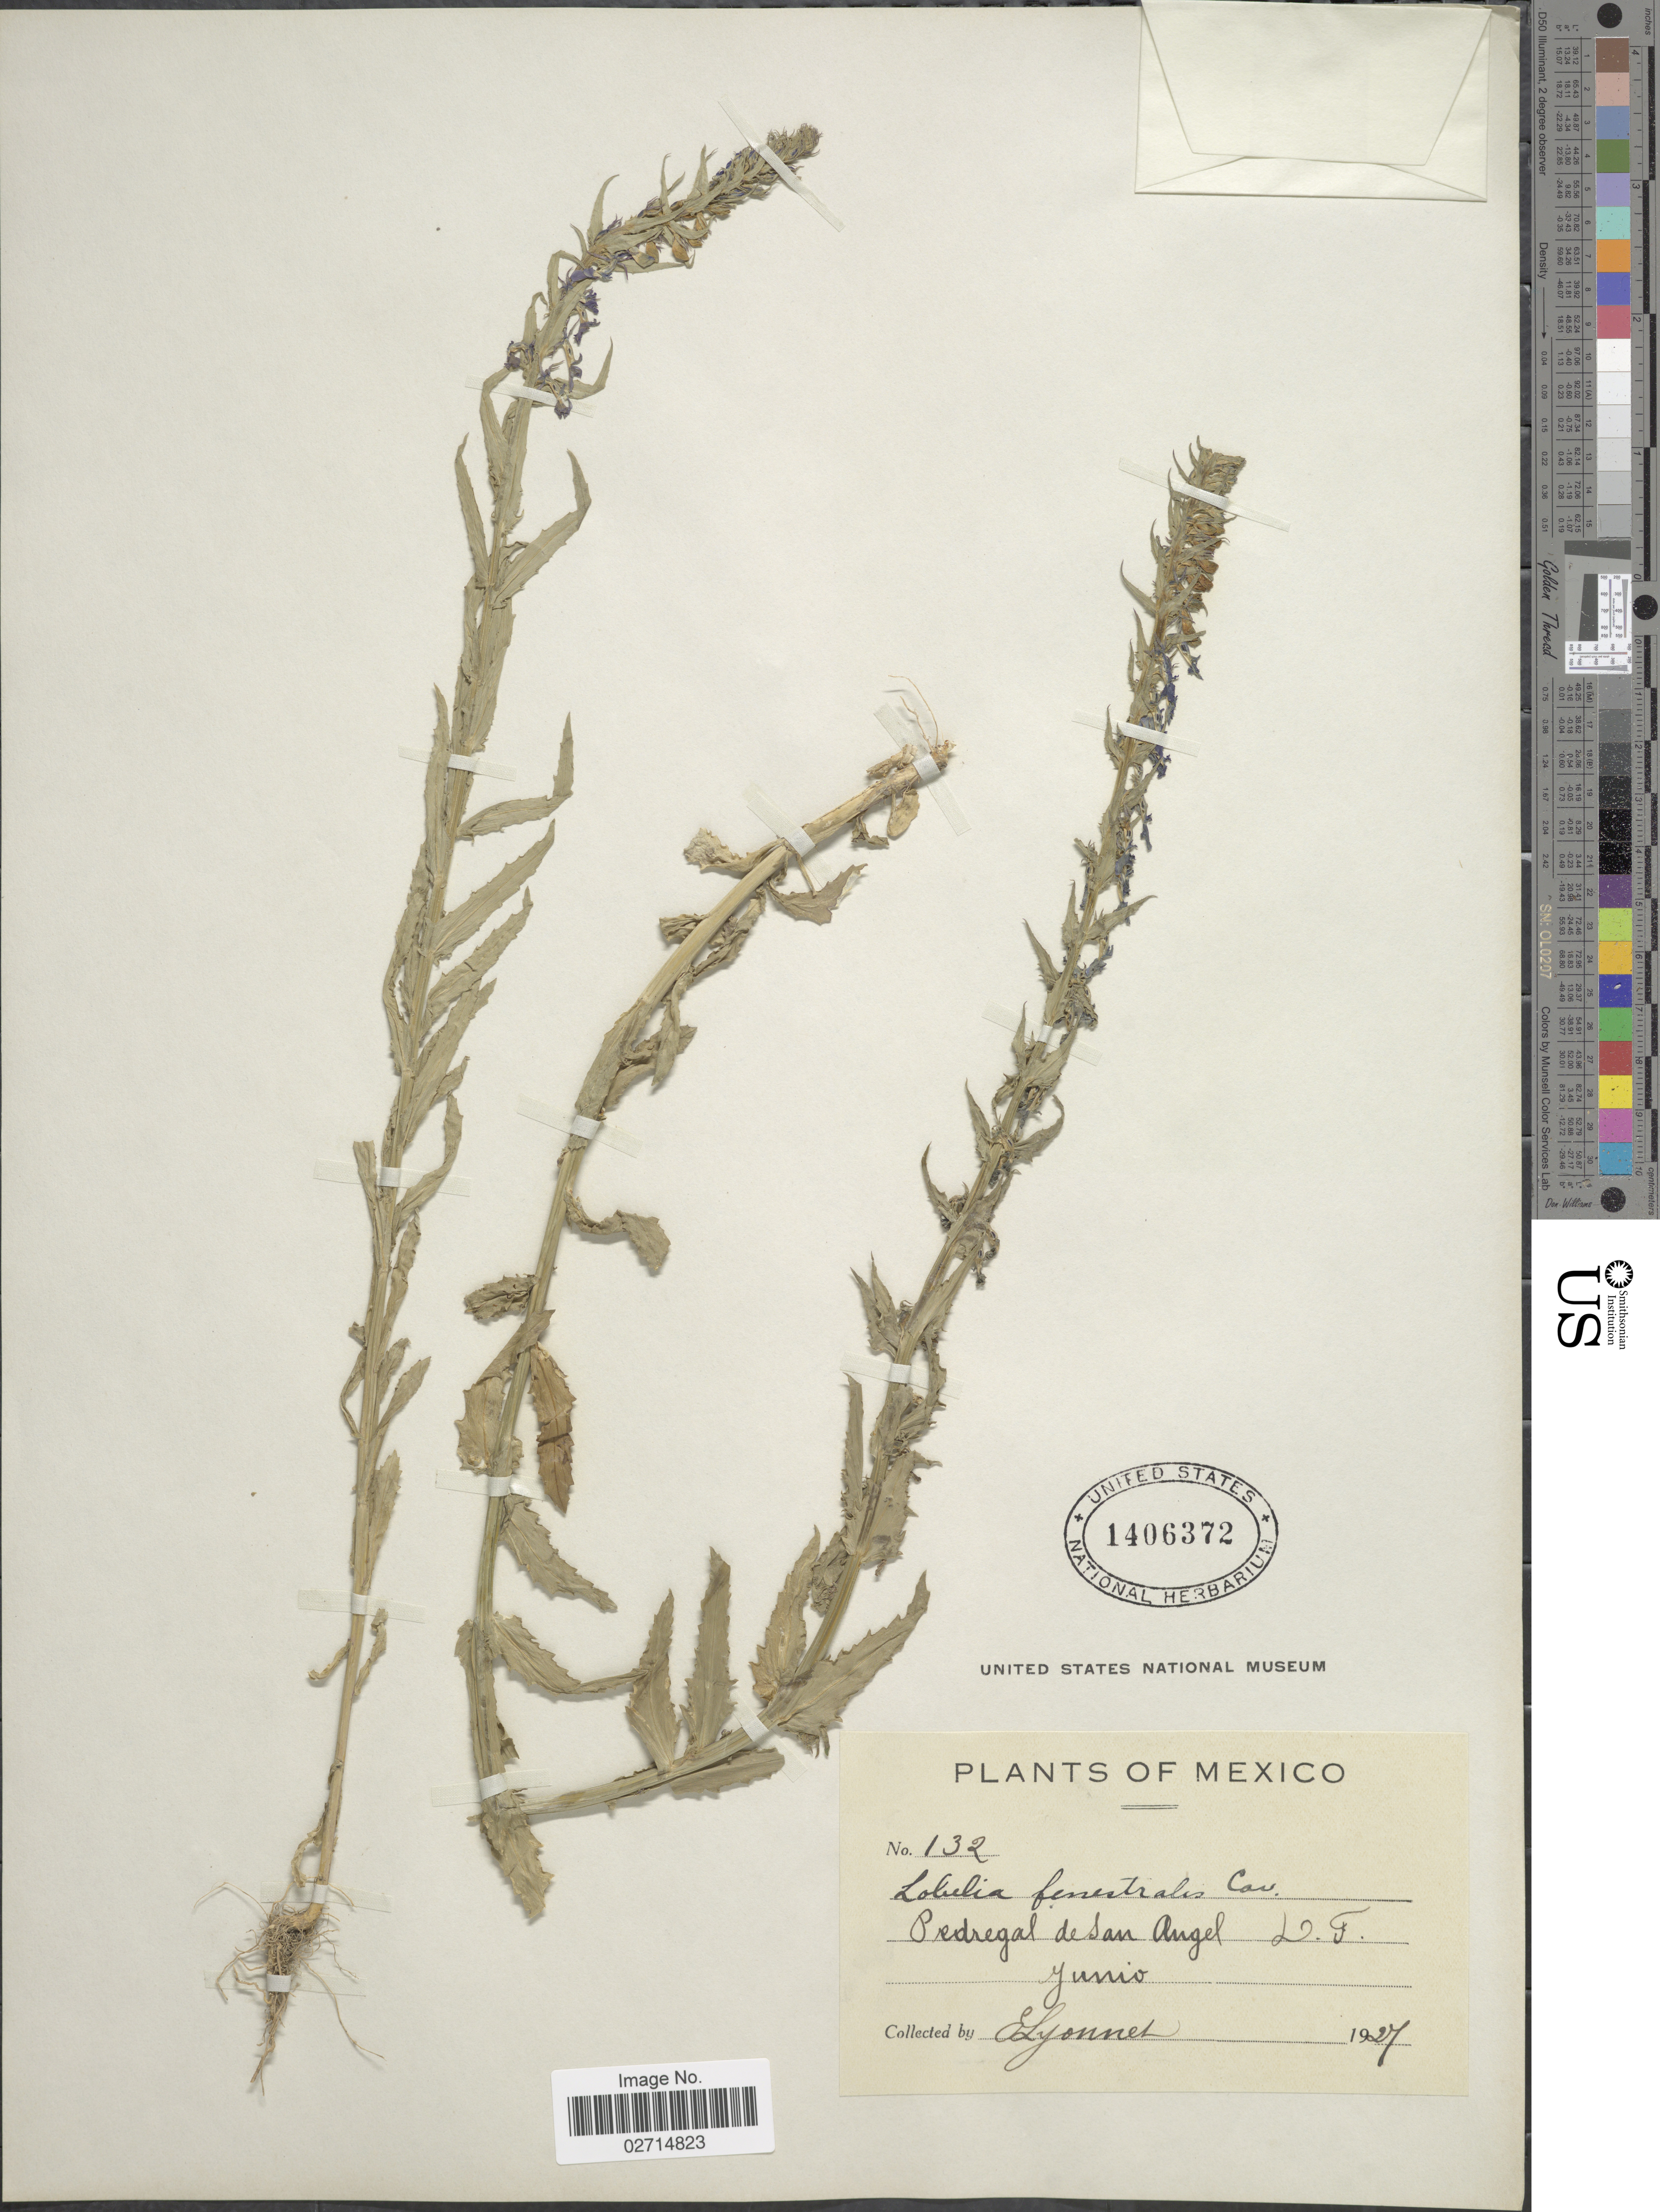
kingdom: Plantae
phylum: Tracheophyta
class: Magnoliopsida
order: Asterales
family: Campanulaceae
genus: Lobelia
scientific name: Lobelia fenestralis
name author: Cav.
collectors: -. Lyonnet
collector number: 132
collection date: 1927-06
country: Mexico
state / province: Distrito Federal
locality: Pedregal de San Angel. D.F.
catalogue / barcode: US 1406372